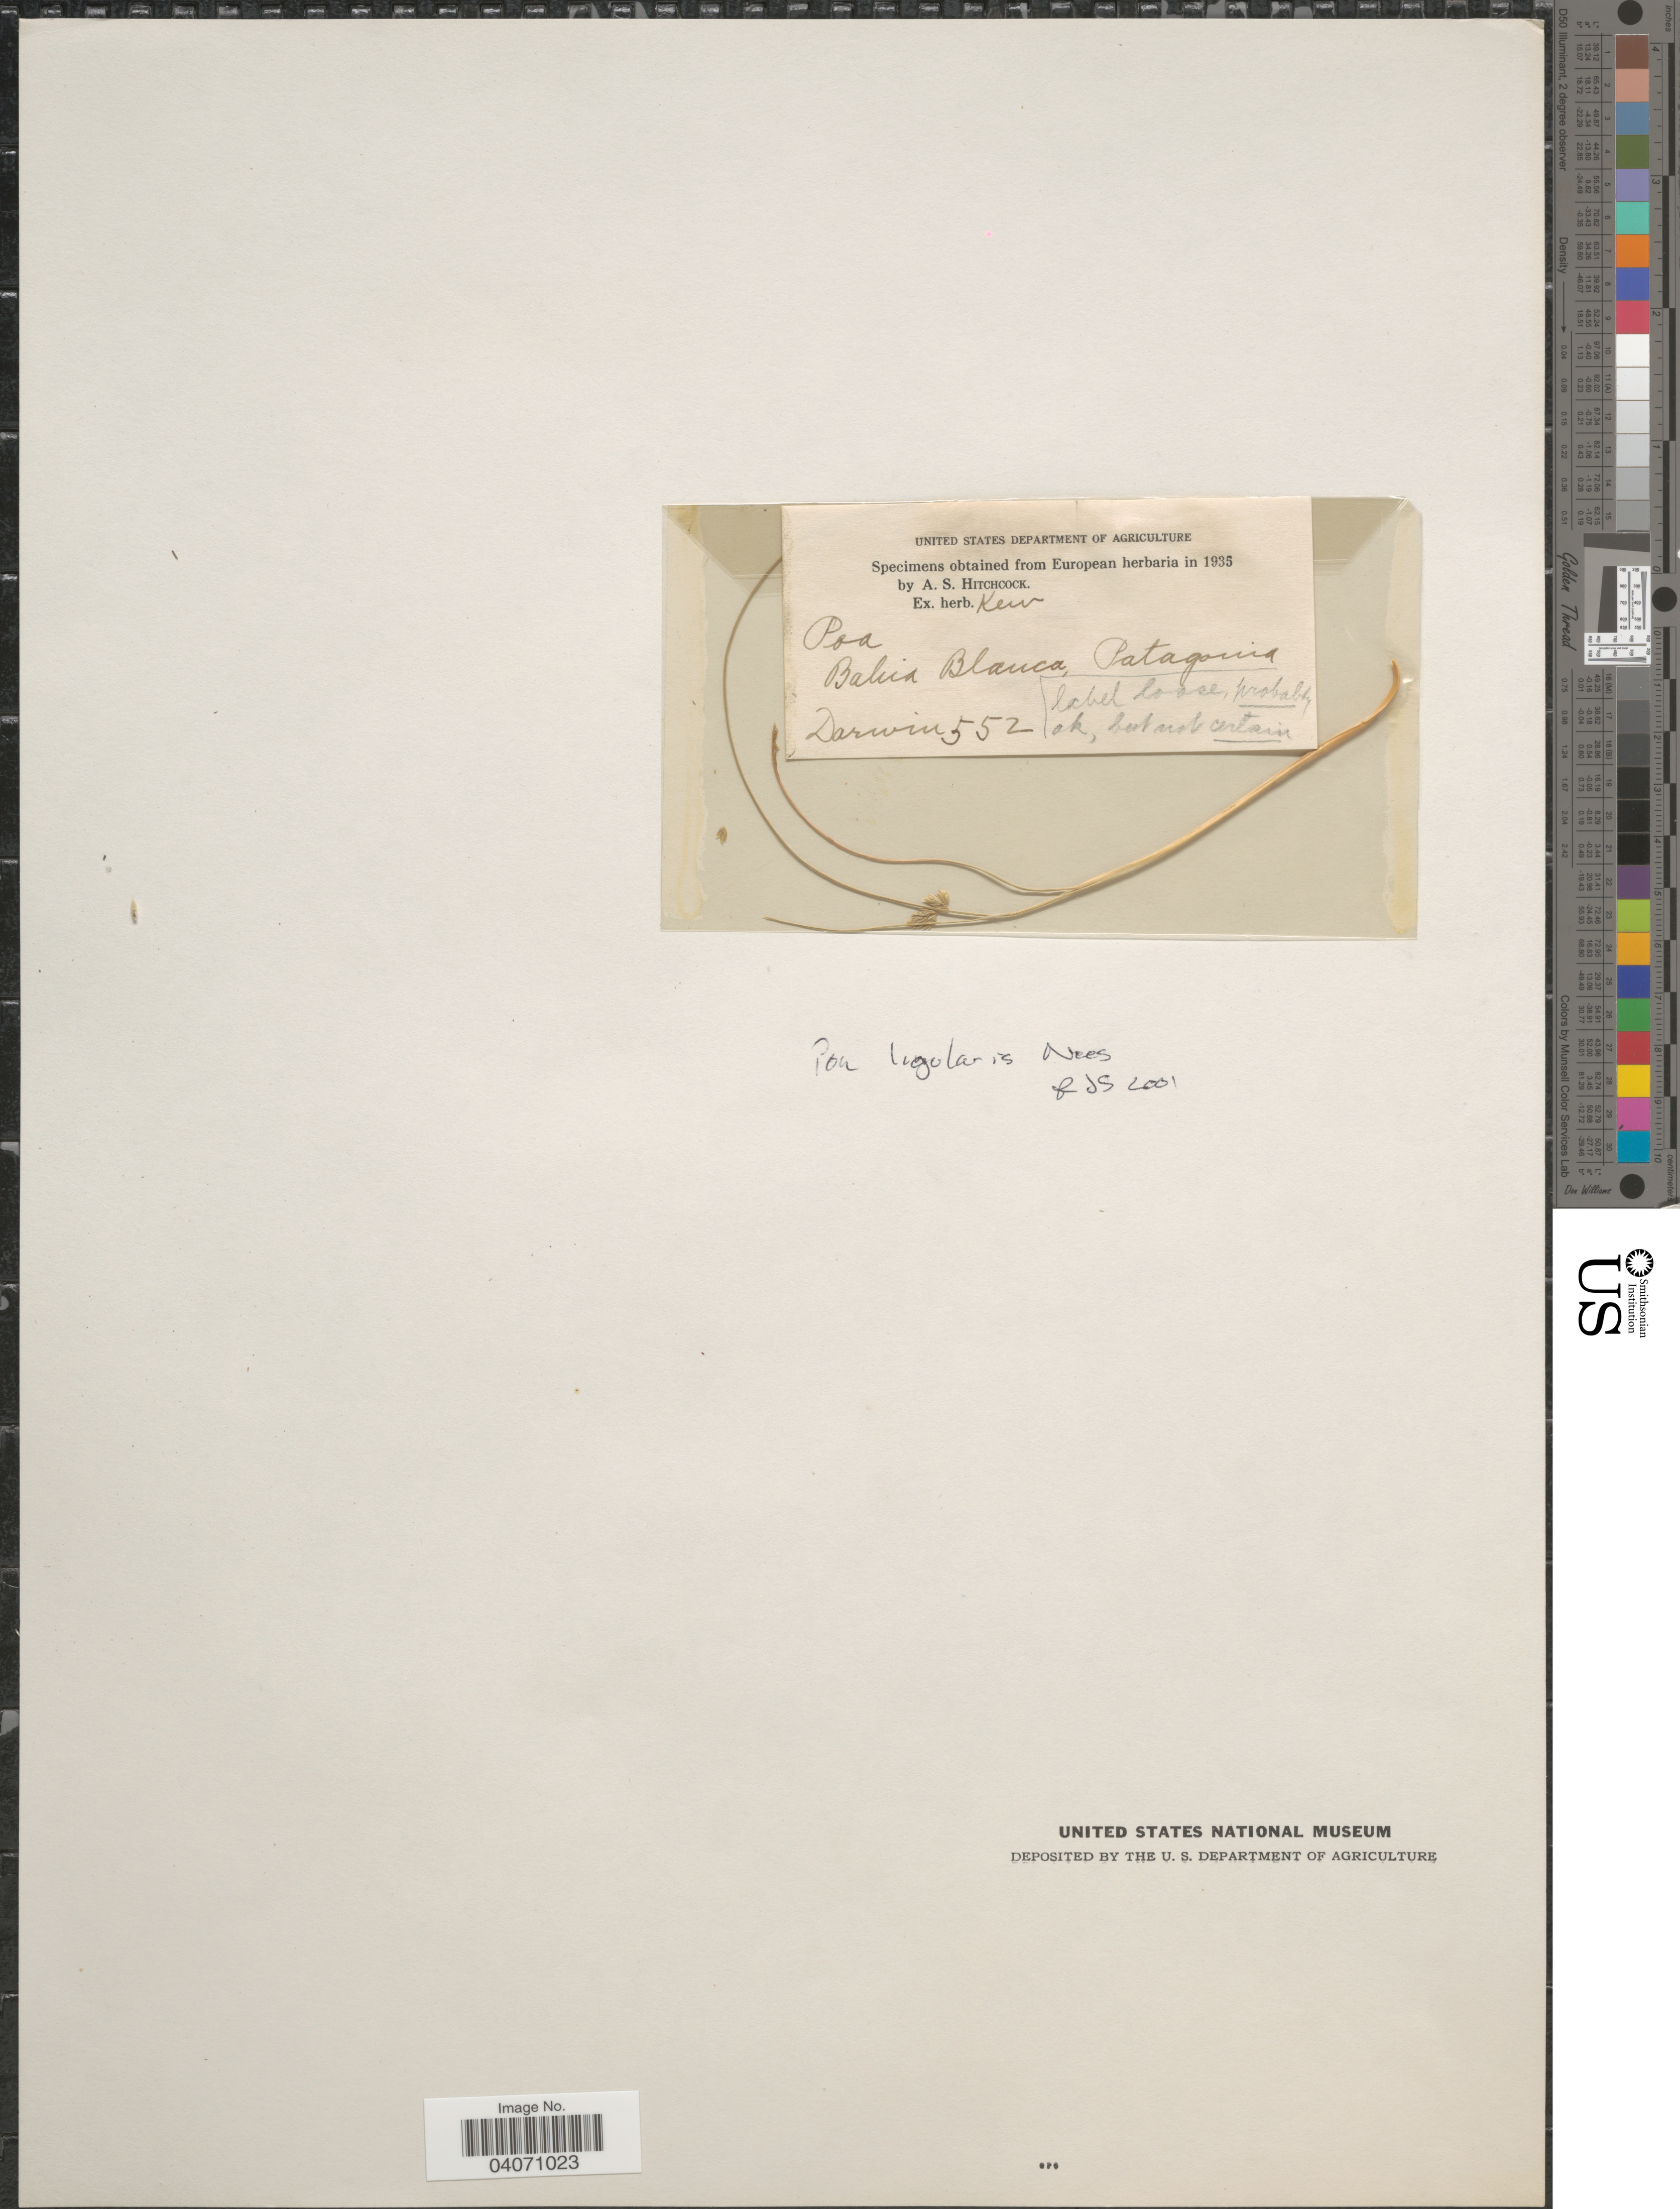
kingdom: Plantae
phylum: Tracheophyta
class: Liliopsida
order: Poales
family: Poaceae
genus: Poa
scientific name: Poa ligularis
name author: Nees ex Steud.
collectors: Darwin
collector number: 552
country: Argentina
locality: Bahia Blanca Patagonia.